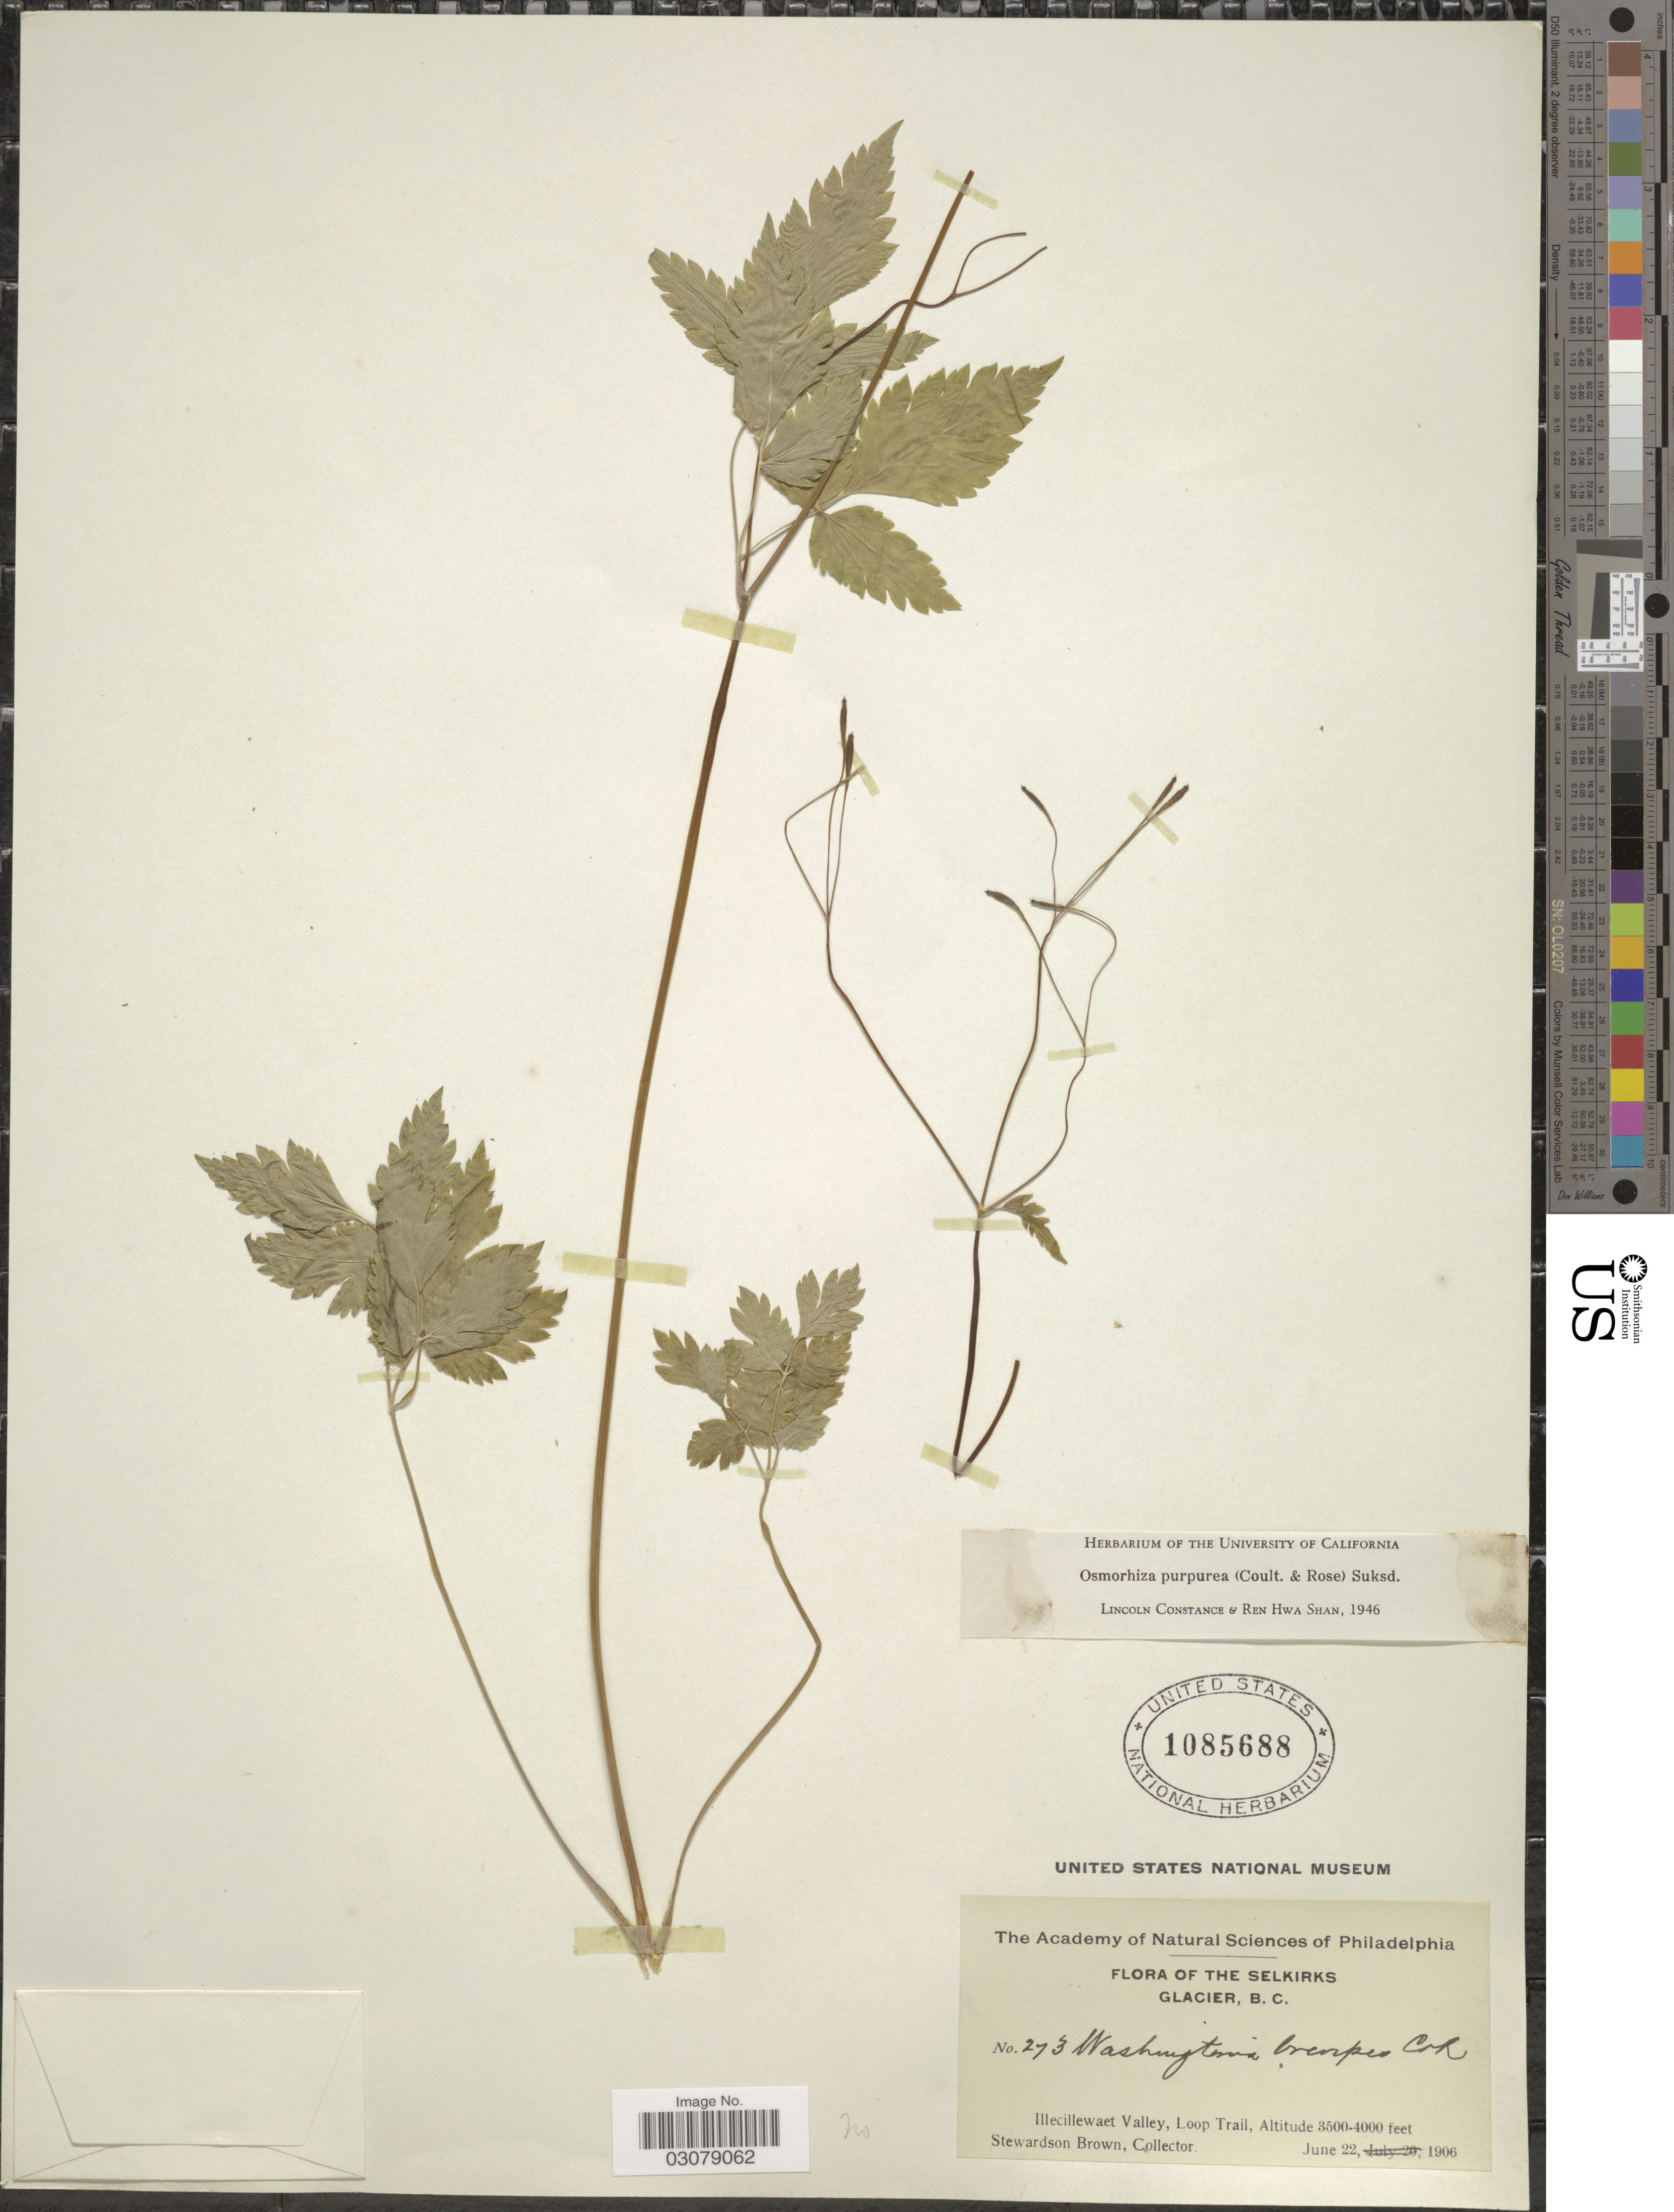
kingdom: Plantae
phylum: Tracheophyta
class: Magnoliopsida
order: Apiales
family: Apiaceae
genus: Osmorhiza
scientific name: Osmorhiza purpurea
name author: (J.M. Coult. & Rose) Suksd.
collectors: S. Brown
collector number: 273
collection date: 1906-06-22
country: Canada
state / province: British Columbia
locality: The Selkirks Glacier. Illecillewaet Valley, Loop Trail.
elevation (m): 1067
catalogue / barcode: US 1085688